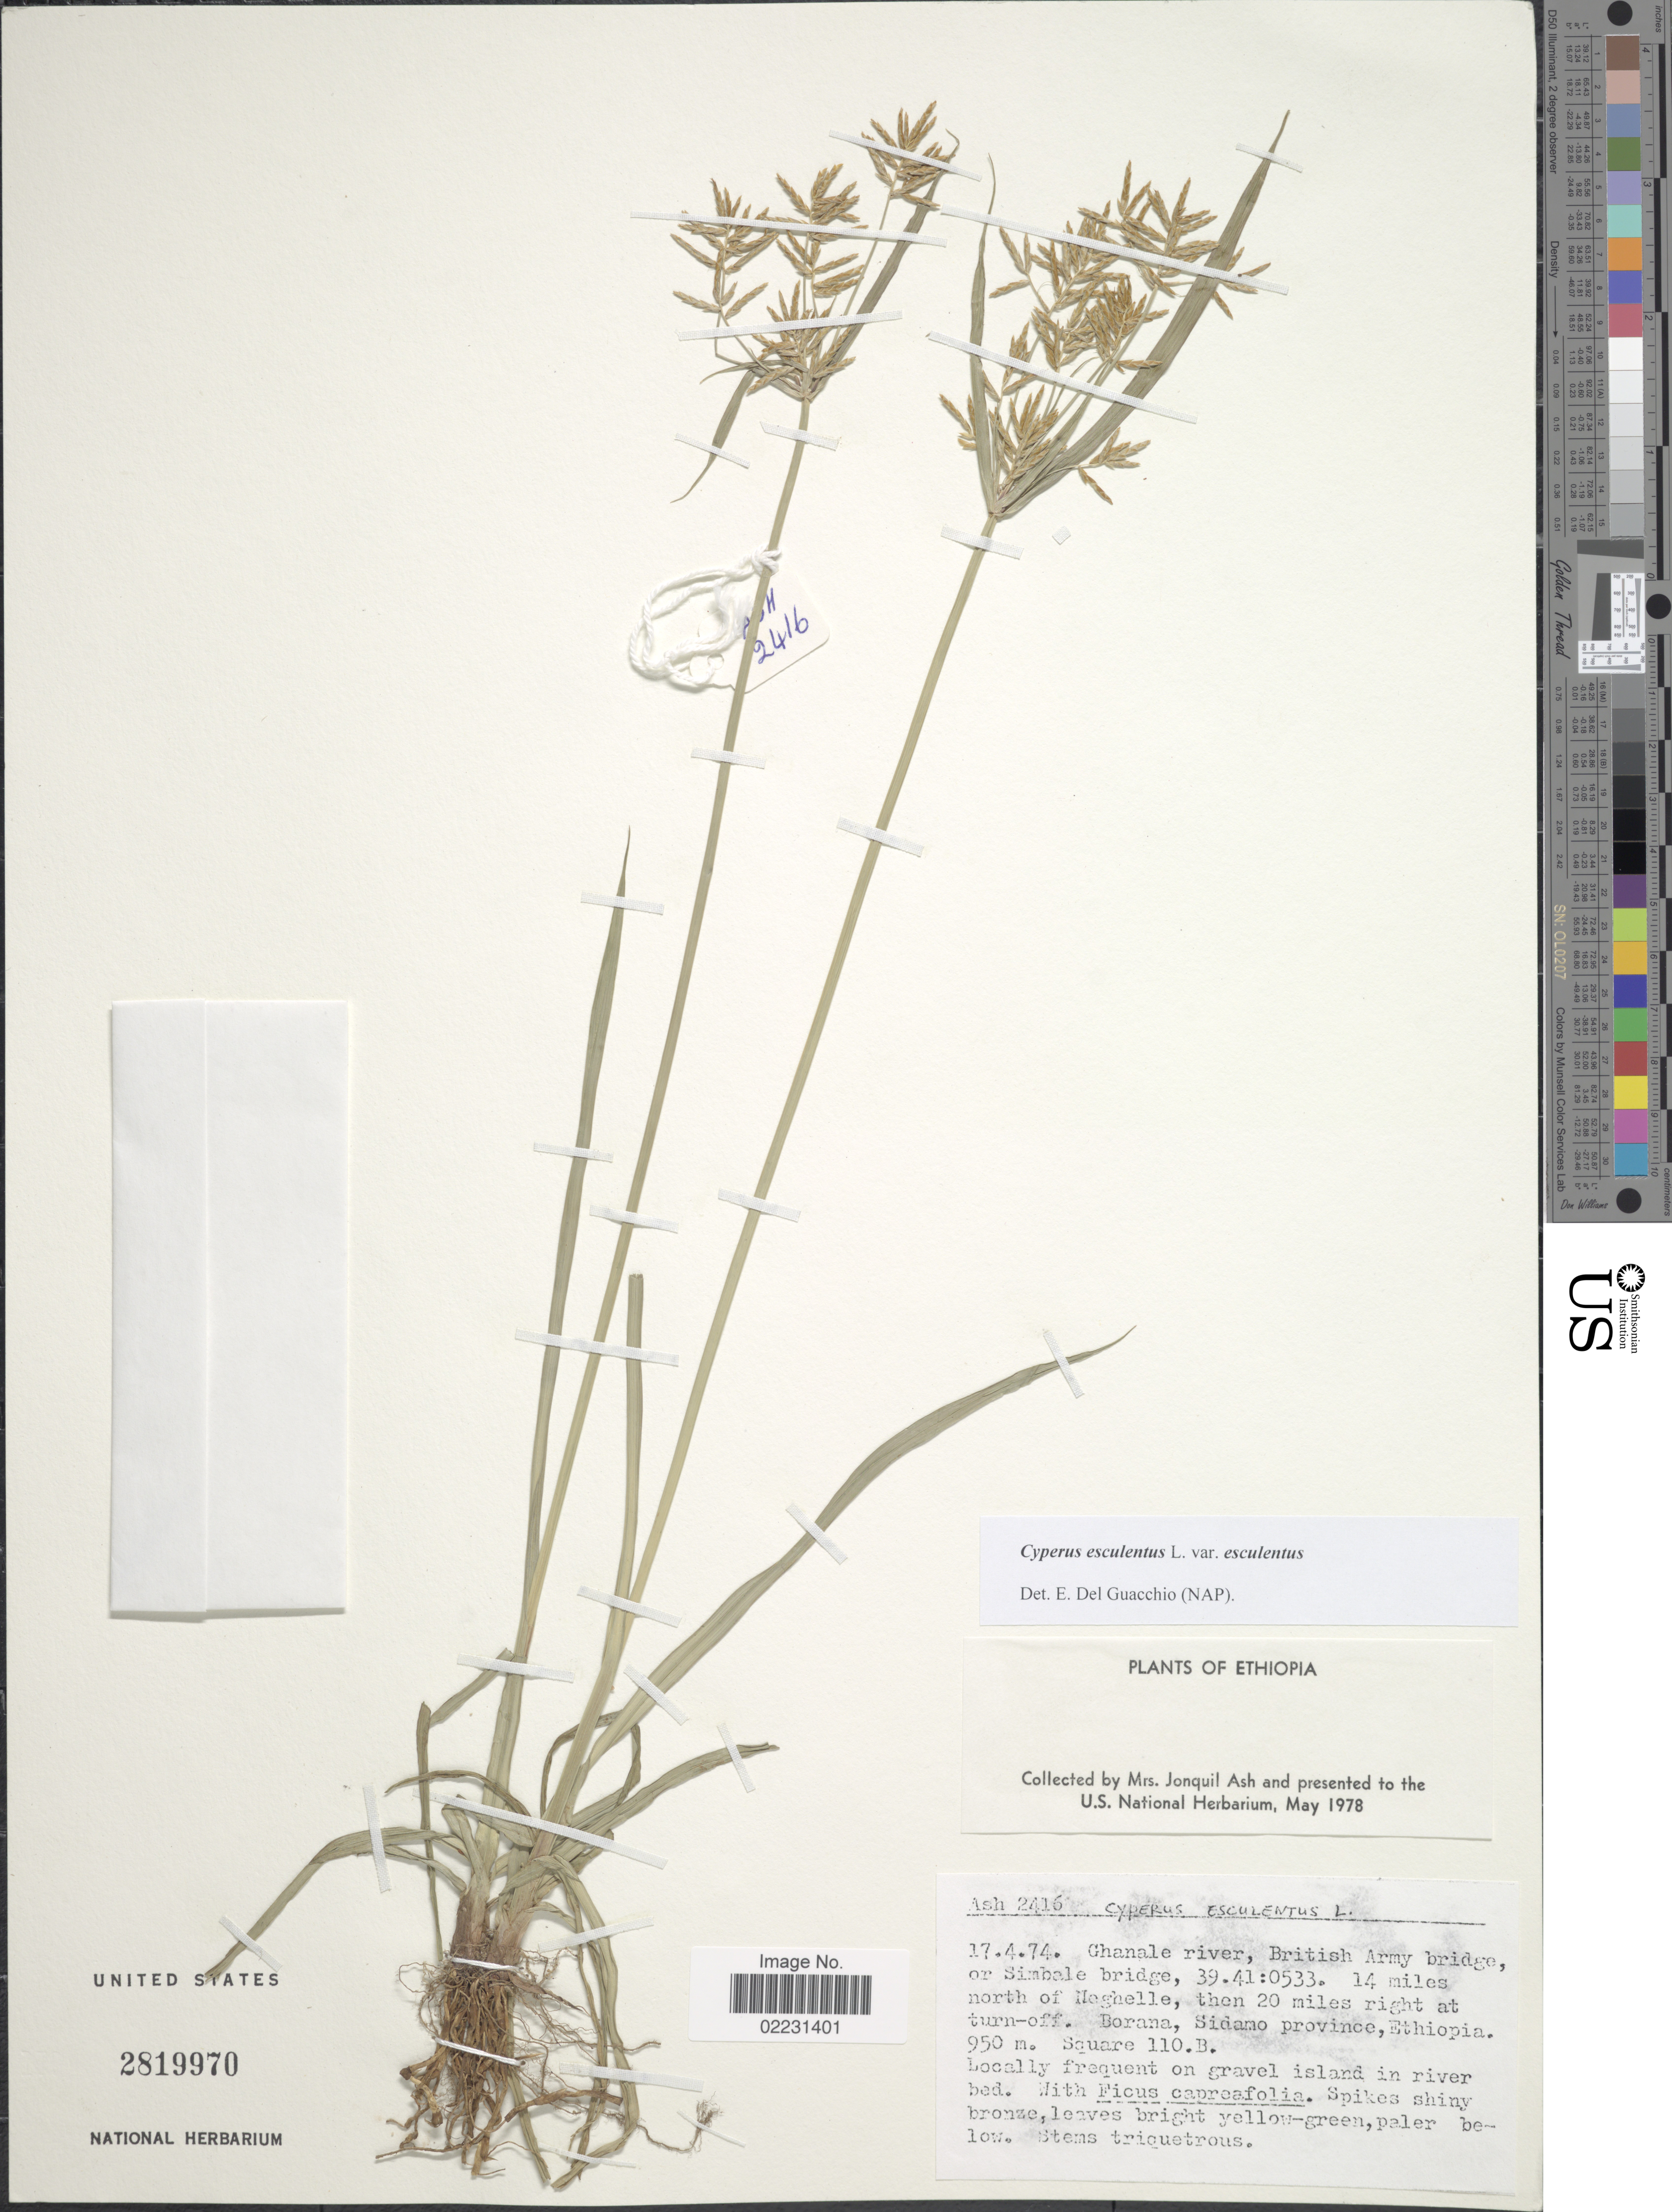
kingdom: Plantae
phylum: Tracheophyta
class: Liliopsida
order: Poales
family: Cyperaceae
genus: Cyperus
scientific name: Cyperus esculentus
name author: L.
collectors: -. Ash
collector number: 2416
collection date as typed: Transcribed d/m/y: 17/4/74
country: Ethiopia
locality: Ghanale river, British Army bridge or Simbale bridge, 39.41: 0533. 14 miles north of Neghelle, then 20 miles right at turn-off. Borana Sidamo province, Ethiopia.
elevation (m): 950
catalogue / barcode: US 2819970